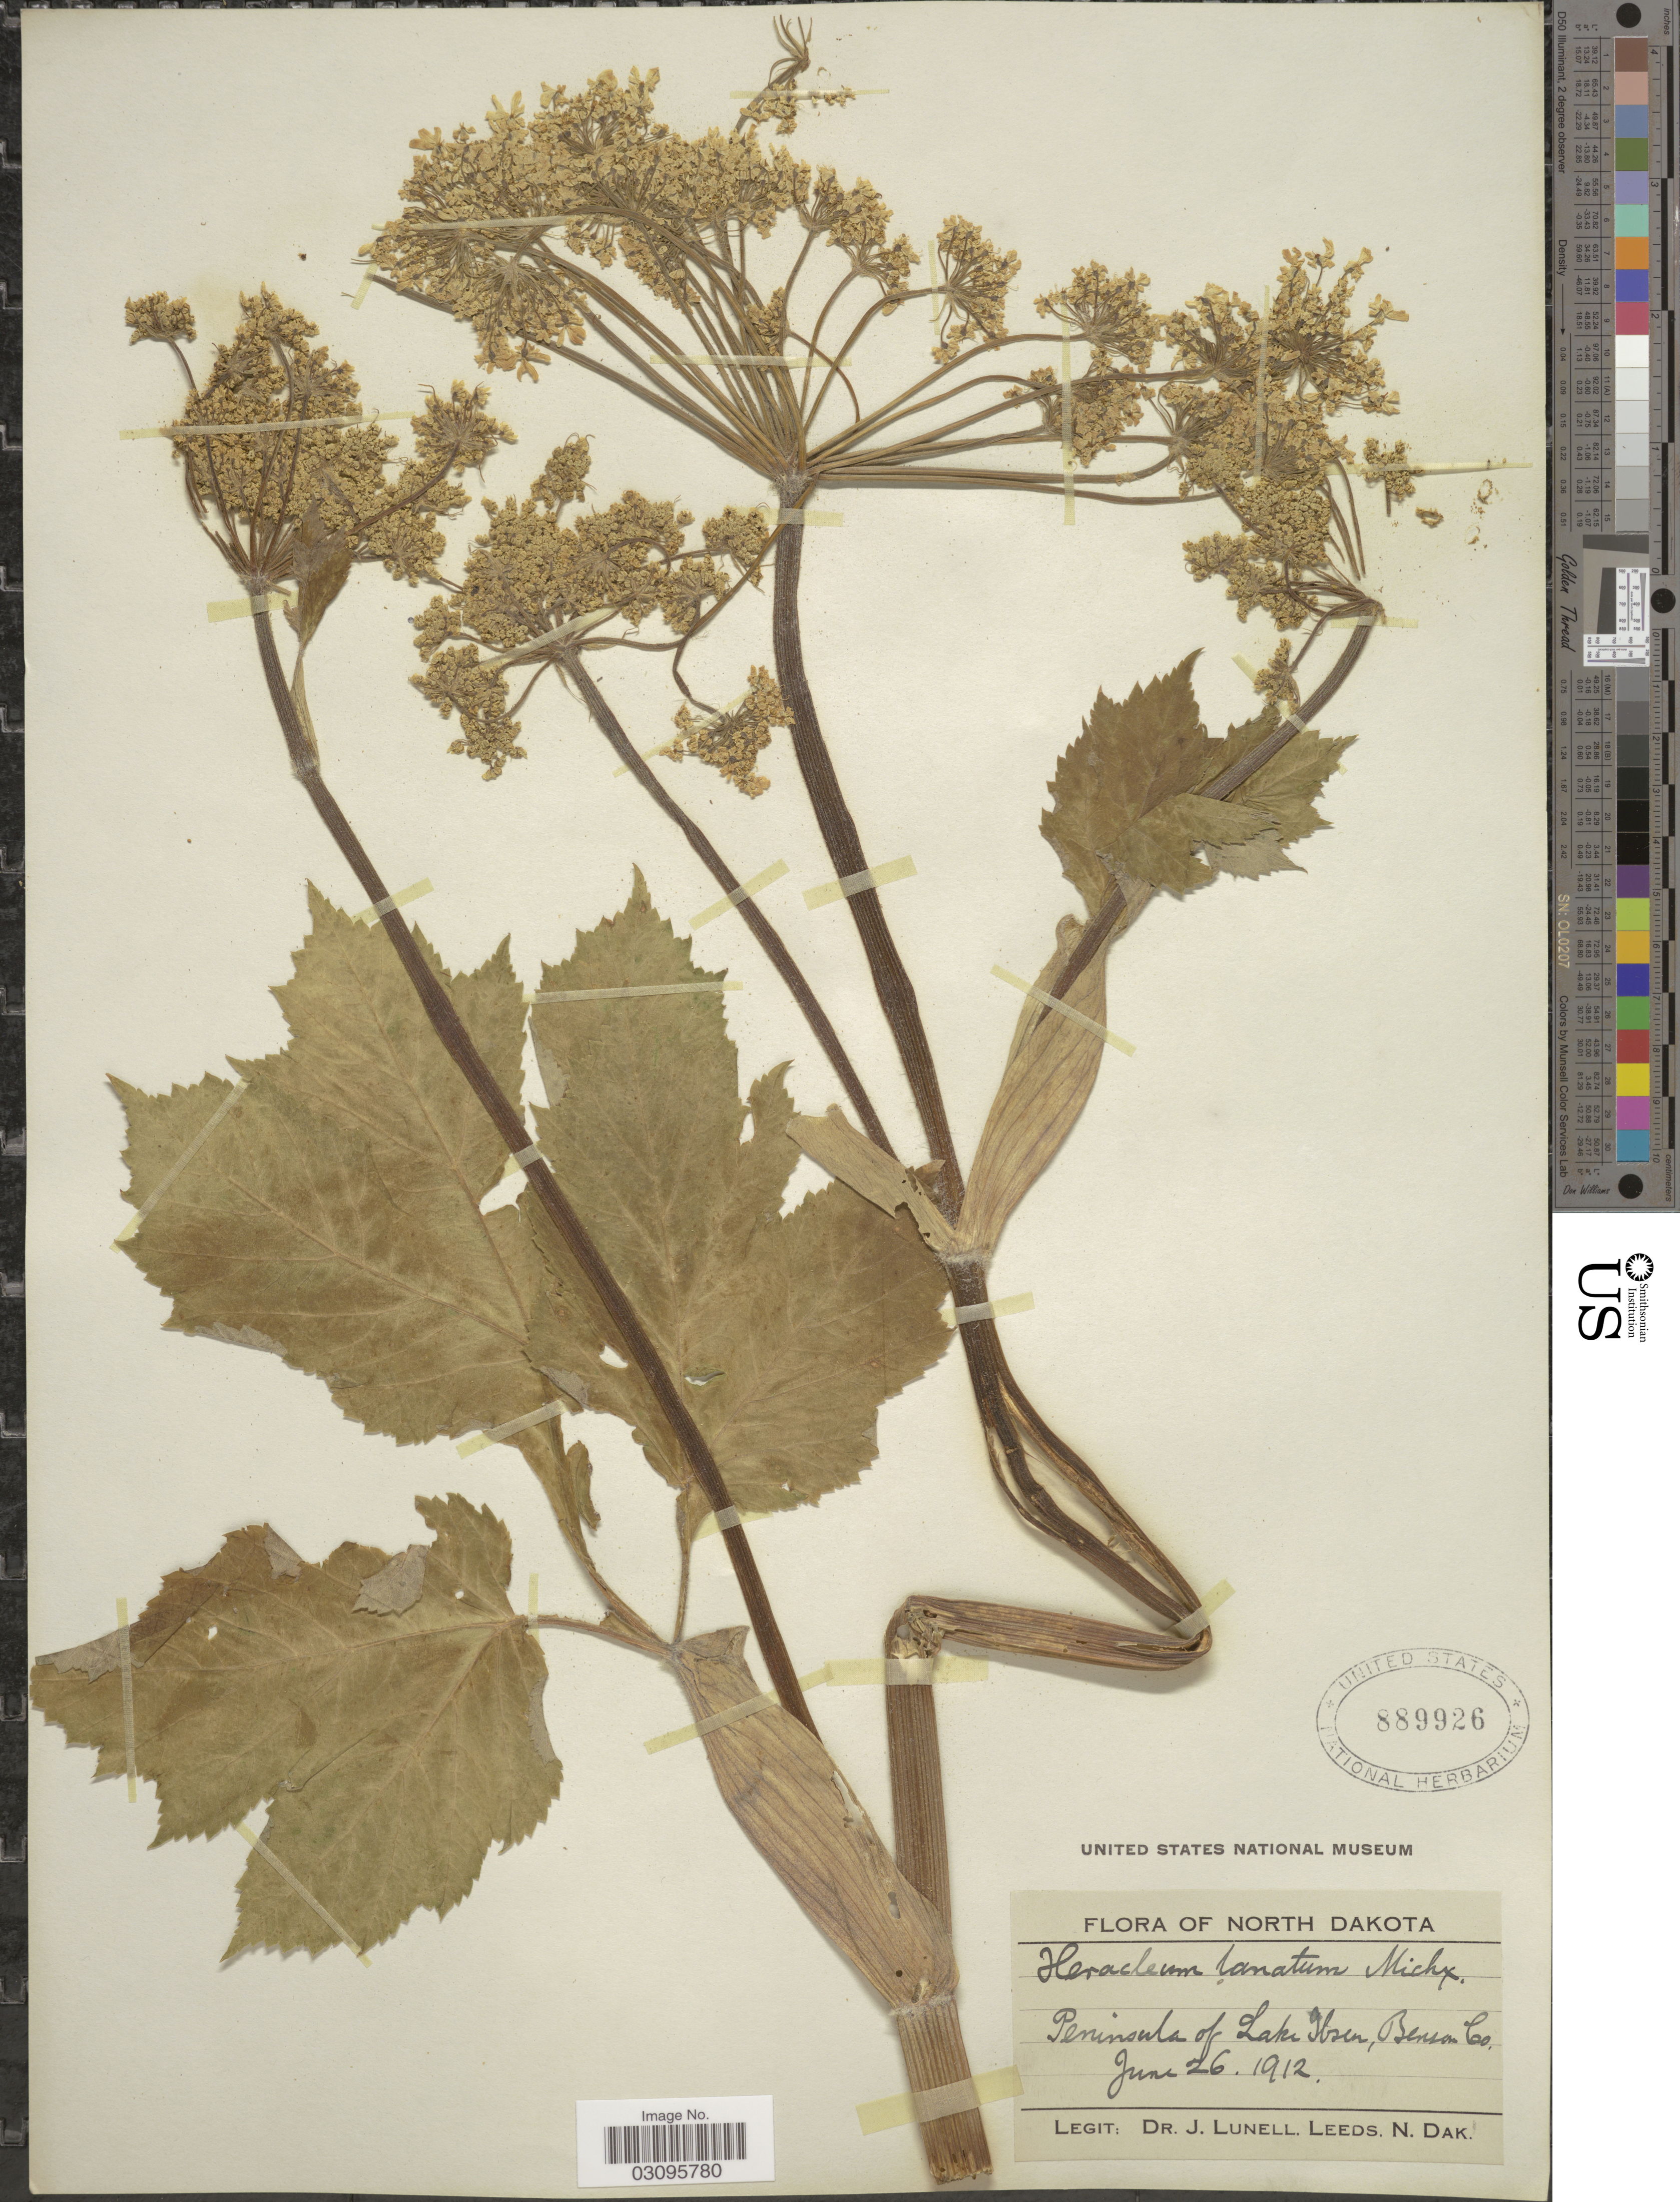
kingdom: Plantae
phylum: Tracheophyta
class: Magnoliopsida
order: Apiales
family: Apiaceae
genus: Heracleum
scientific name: Heracleum lanatum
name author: Michx.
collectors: J. Lunell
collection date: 1912-06-26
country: United States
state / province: North Dakota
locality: Peninsula of Lake Ibsen, Benson Co.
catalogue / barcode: US 889926